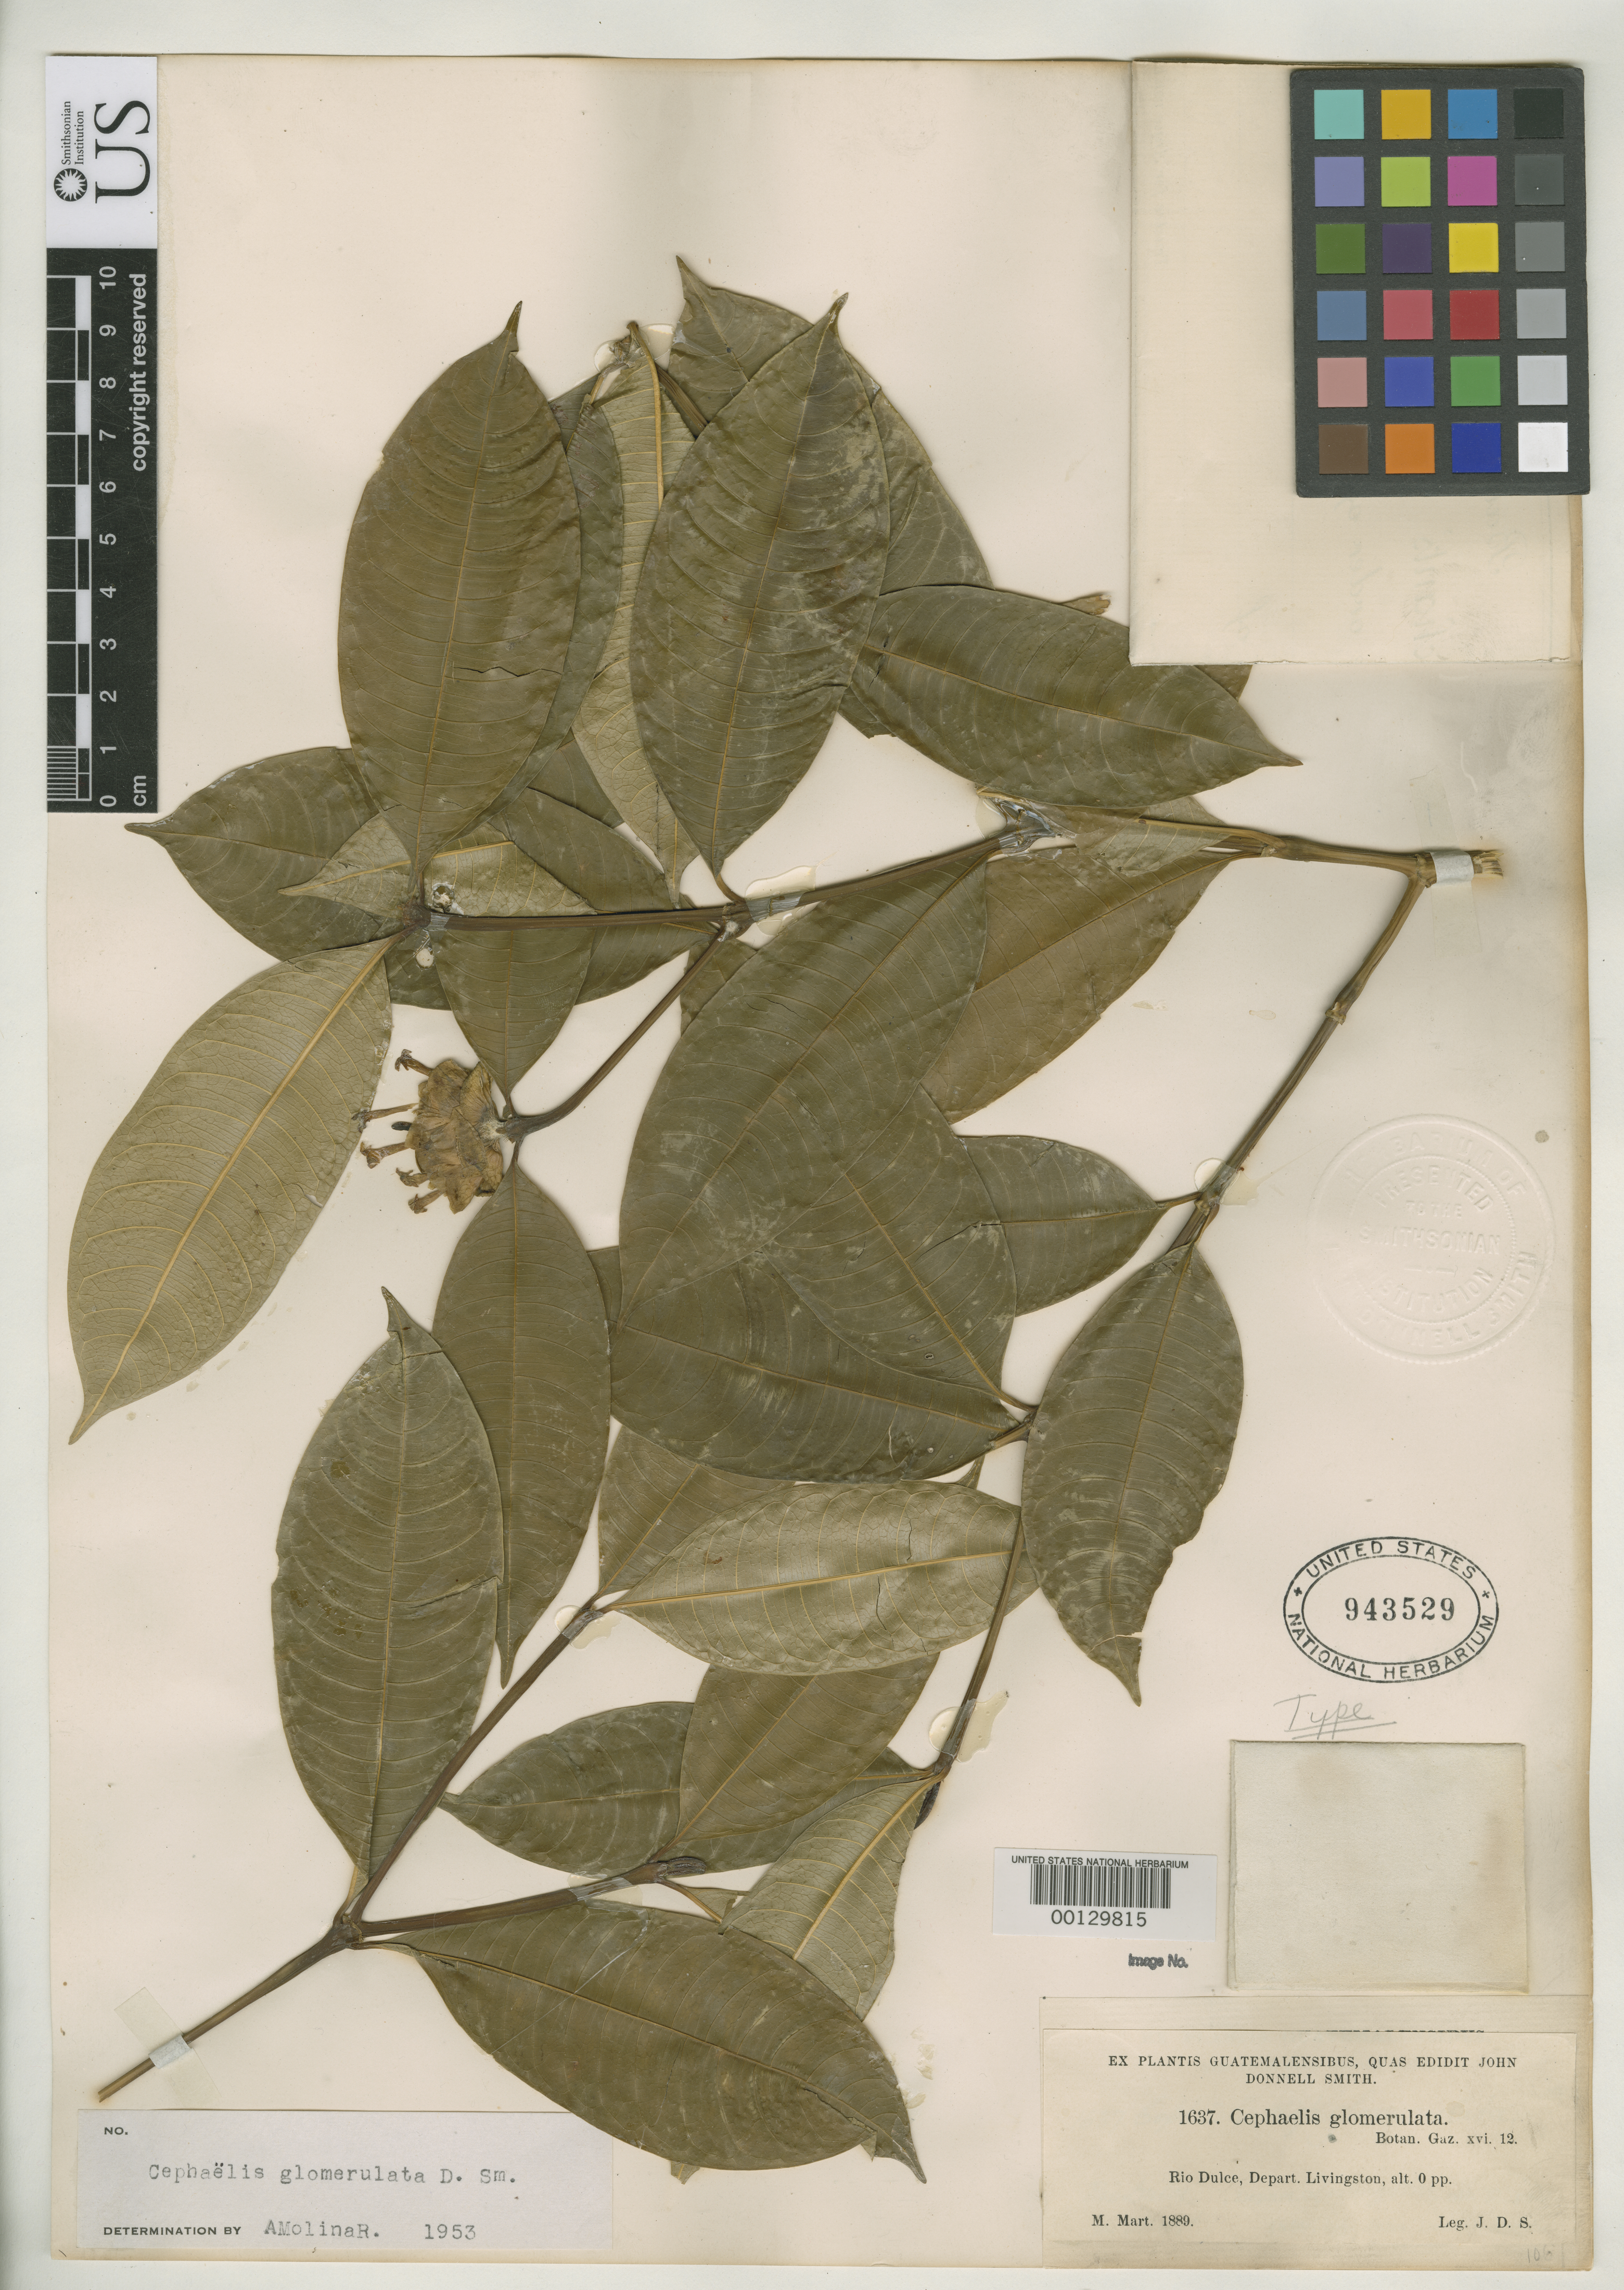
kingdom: Plantae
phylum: Tracheophyta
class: Magnoliopsida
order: Gentianales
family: Rubiaceae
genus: Cephaelis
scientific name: Cephaelis glomerulata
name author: Donn. Sm.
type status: Type Collection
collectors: J. Donnell Smith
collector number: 1637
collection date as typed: Mar 1889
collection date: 1889-03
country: Guatemala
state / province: Izabal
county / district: Livingston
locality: Rio Dulce.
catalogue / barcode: US 943529